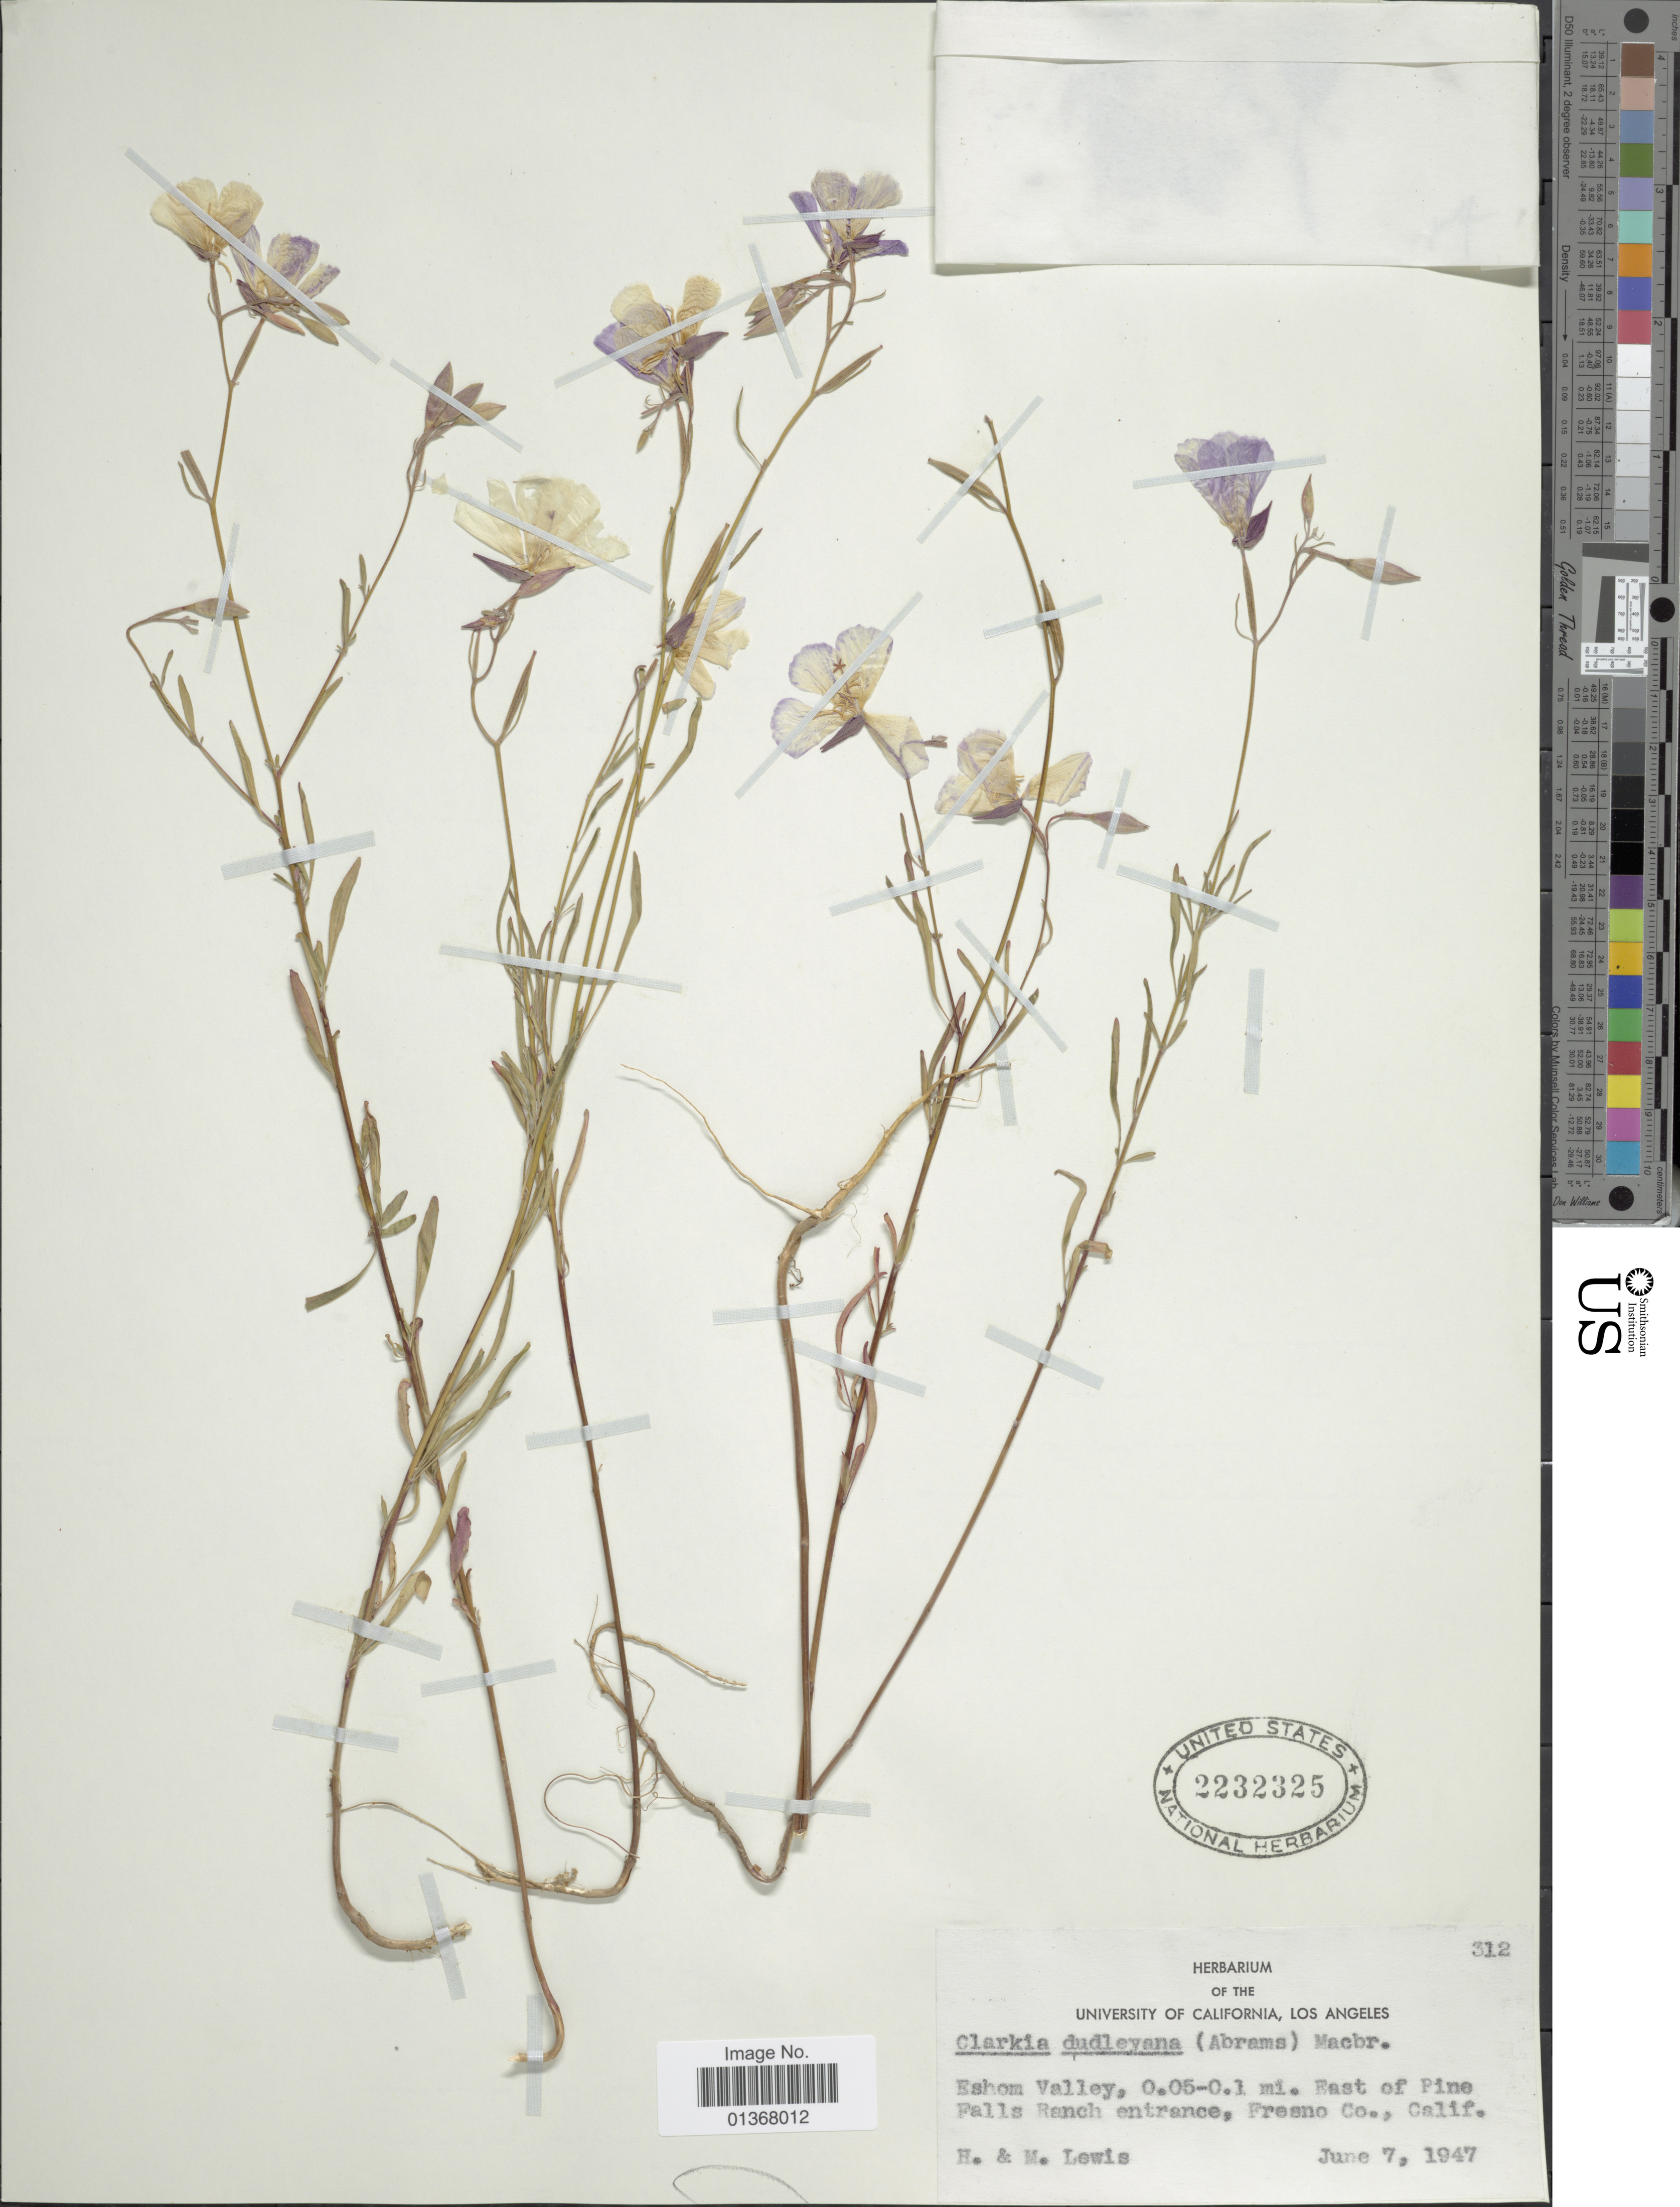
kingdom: Plantae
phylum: Tracheophyta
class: Magnoliopsida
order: Myrtales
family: Onagraceae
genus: Clarkia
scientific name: Clarkia dudleyana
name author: (Abrams) J.F. Macbr.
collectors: H. Lewis & M. Lewis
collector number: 312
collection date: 1947-06-07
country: United States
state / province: California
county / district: Fresno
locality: Eshom Valley, 0.05-0.1 mi. East of Pine Falls Ranch entrance, Fresno Co.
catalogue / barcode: US 2232325